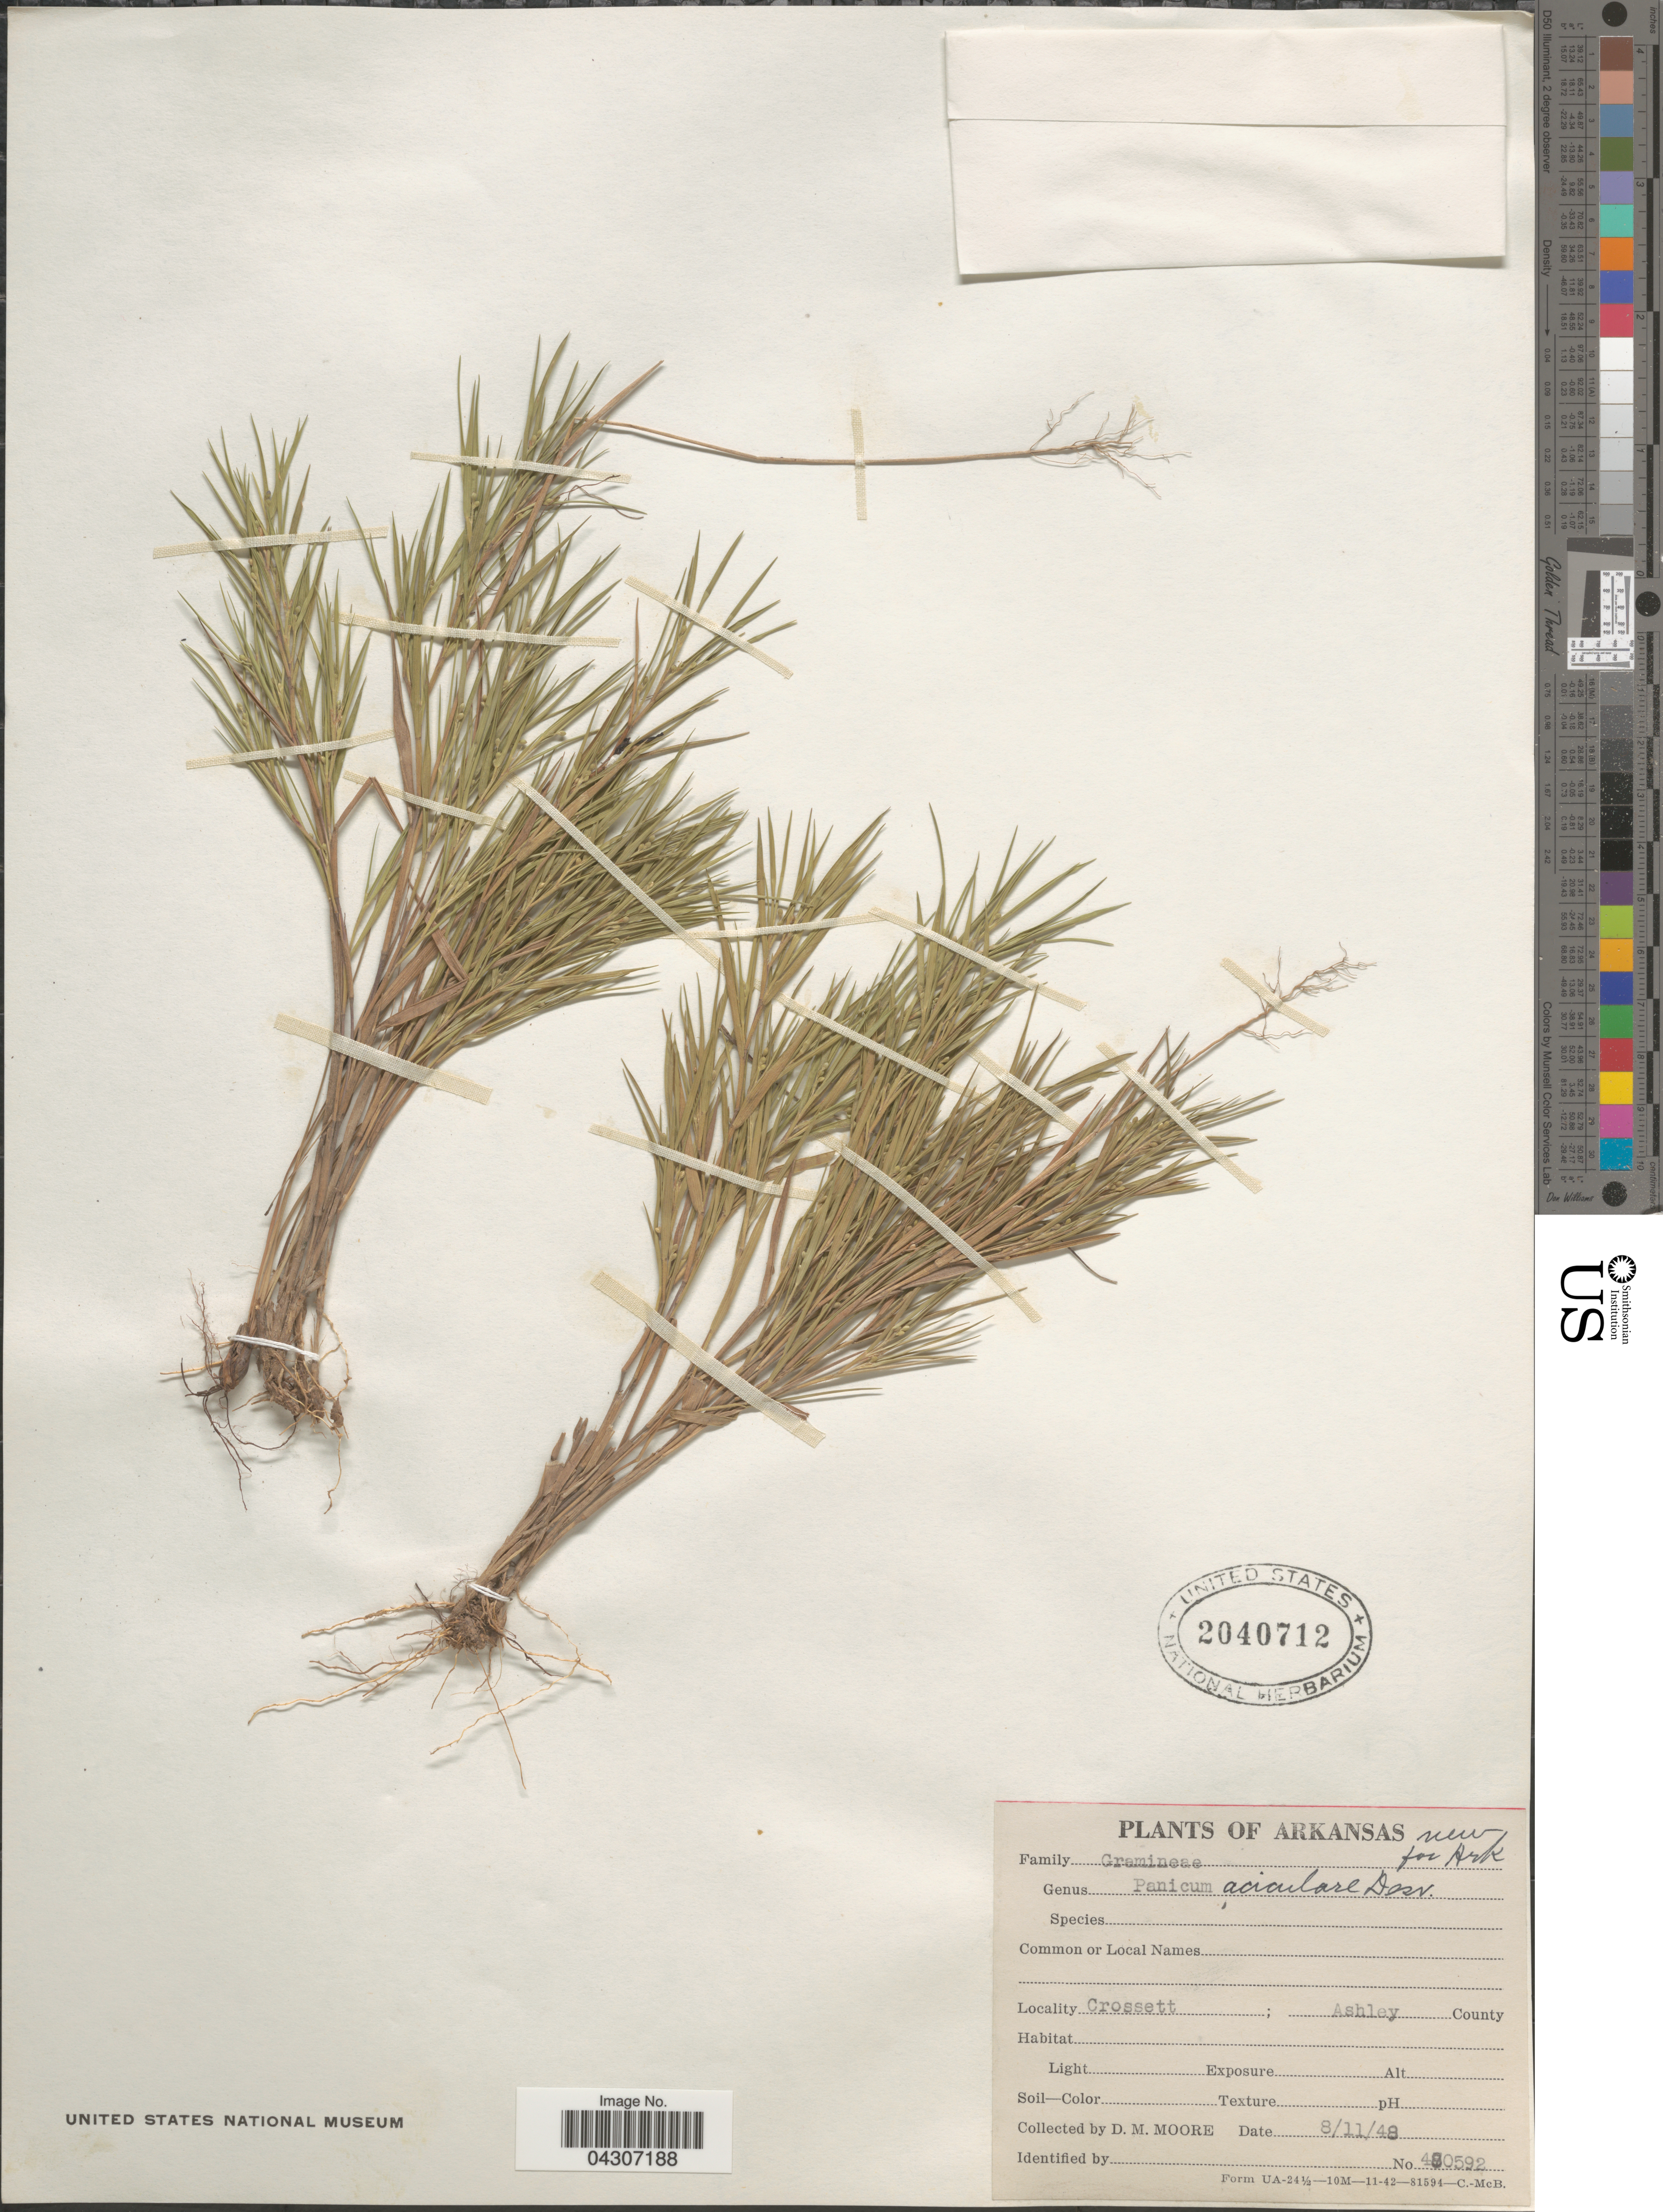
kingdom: Plantae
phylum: Tracheophyta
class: Liliopsida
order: Poales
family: Poaceae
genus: Dichanthelium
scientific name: Dichanthelium aciculare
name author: (Desv. ex Poir.) Gould & C.A. Clark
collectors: D. Moore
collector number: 480592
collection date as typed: Transcribed d/m/y: 11/8/48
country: United States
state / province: Arkansas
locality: Crossett; Ashley County.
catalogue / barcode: US 2040712